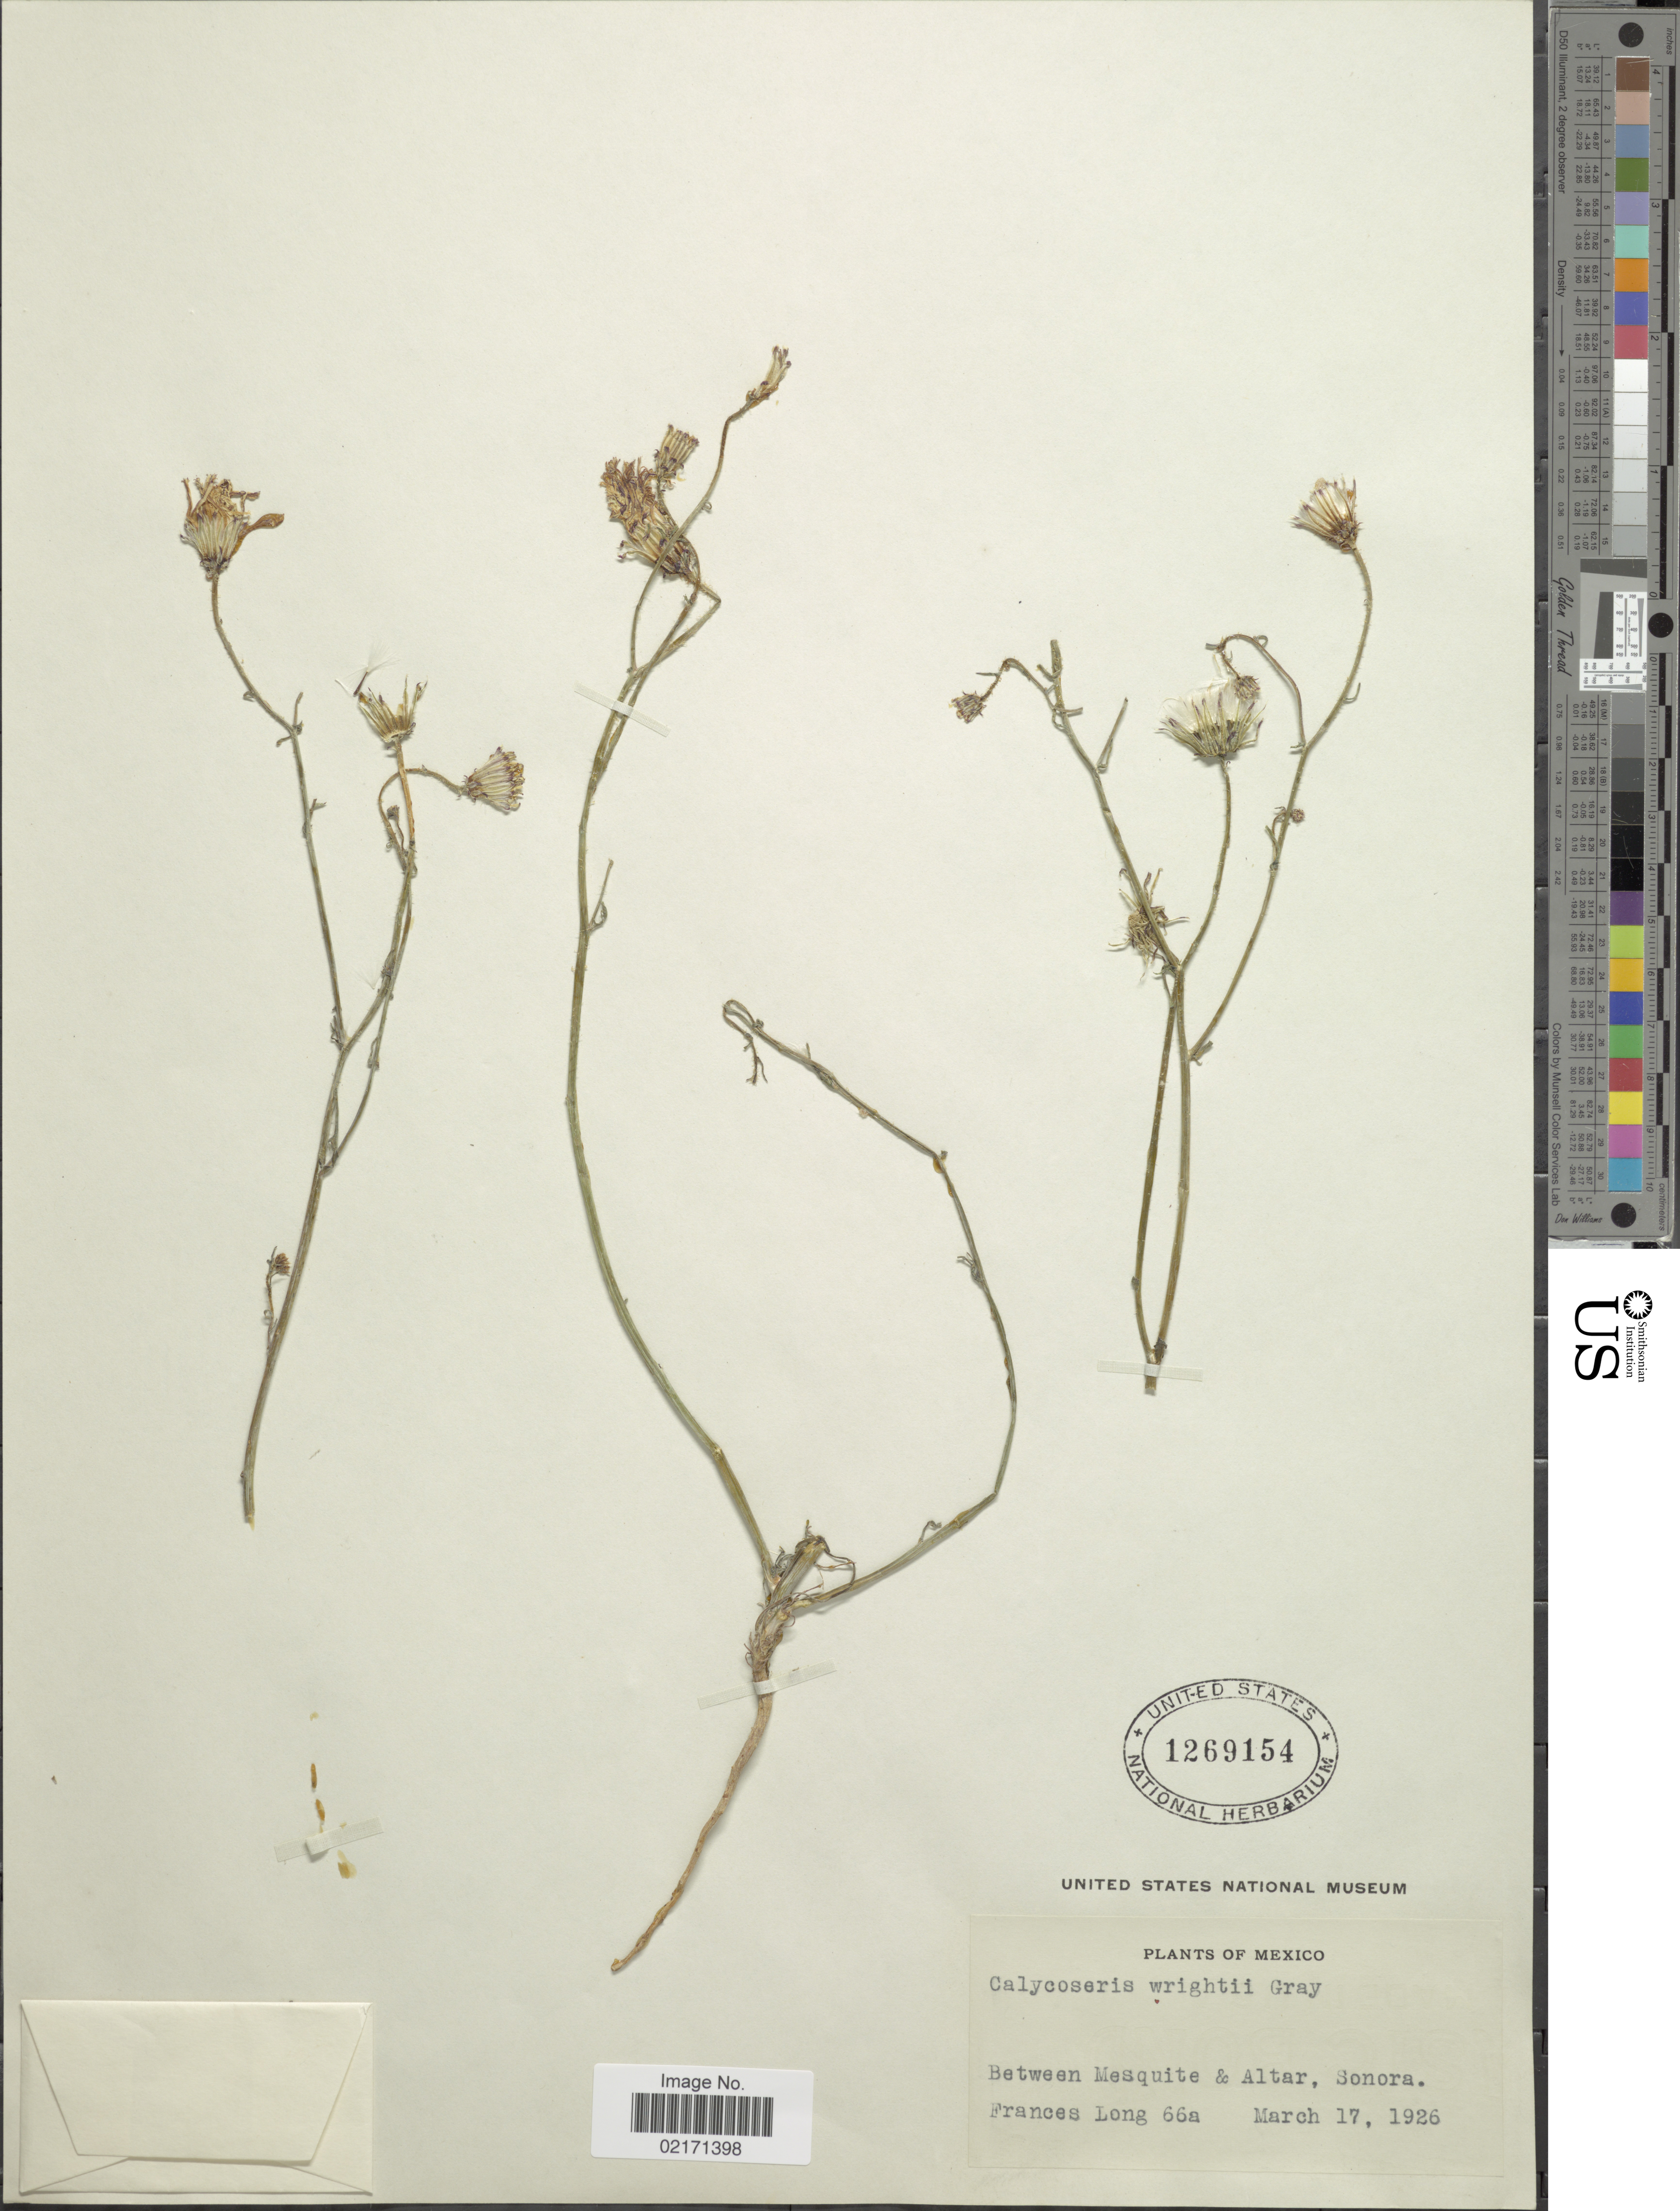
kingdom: Plantae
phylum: Tracheophyta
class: Magnoliopsida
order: Asterales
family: Asteraceae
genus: Calycoseris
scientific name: Calycoseris wrightii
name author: A. Gray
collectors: F. Long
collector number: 66a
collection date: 1926-03-17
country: Mexico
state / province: Sonora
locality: Between Mesquite & Altar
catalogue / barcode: US 1269154